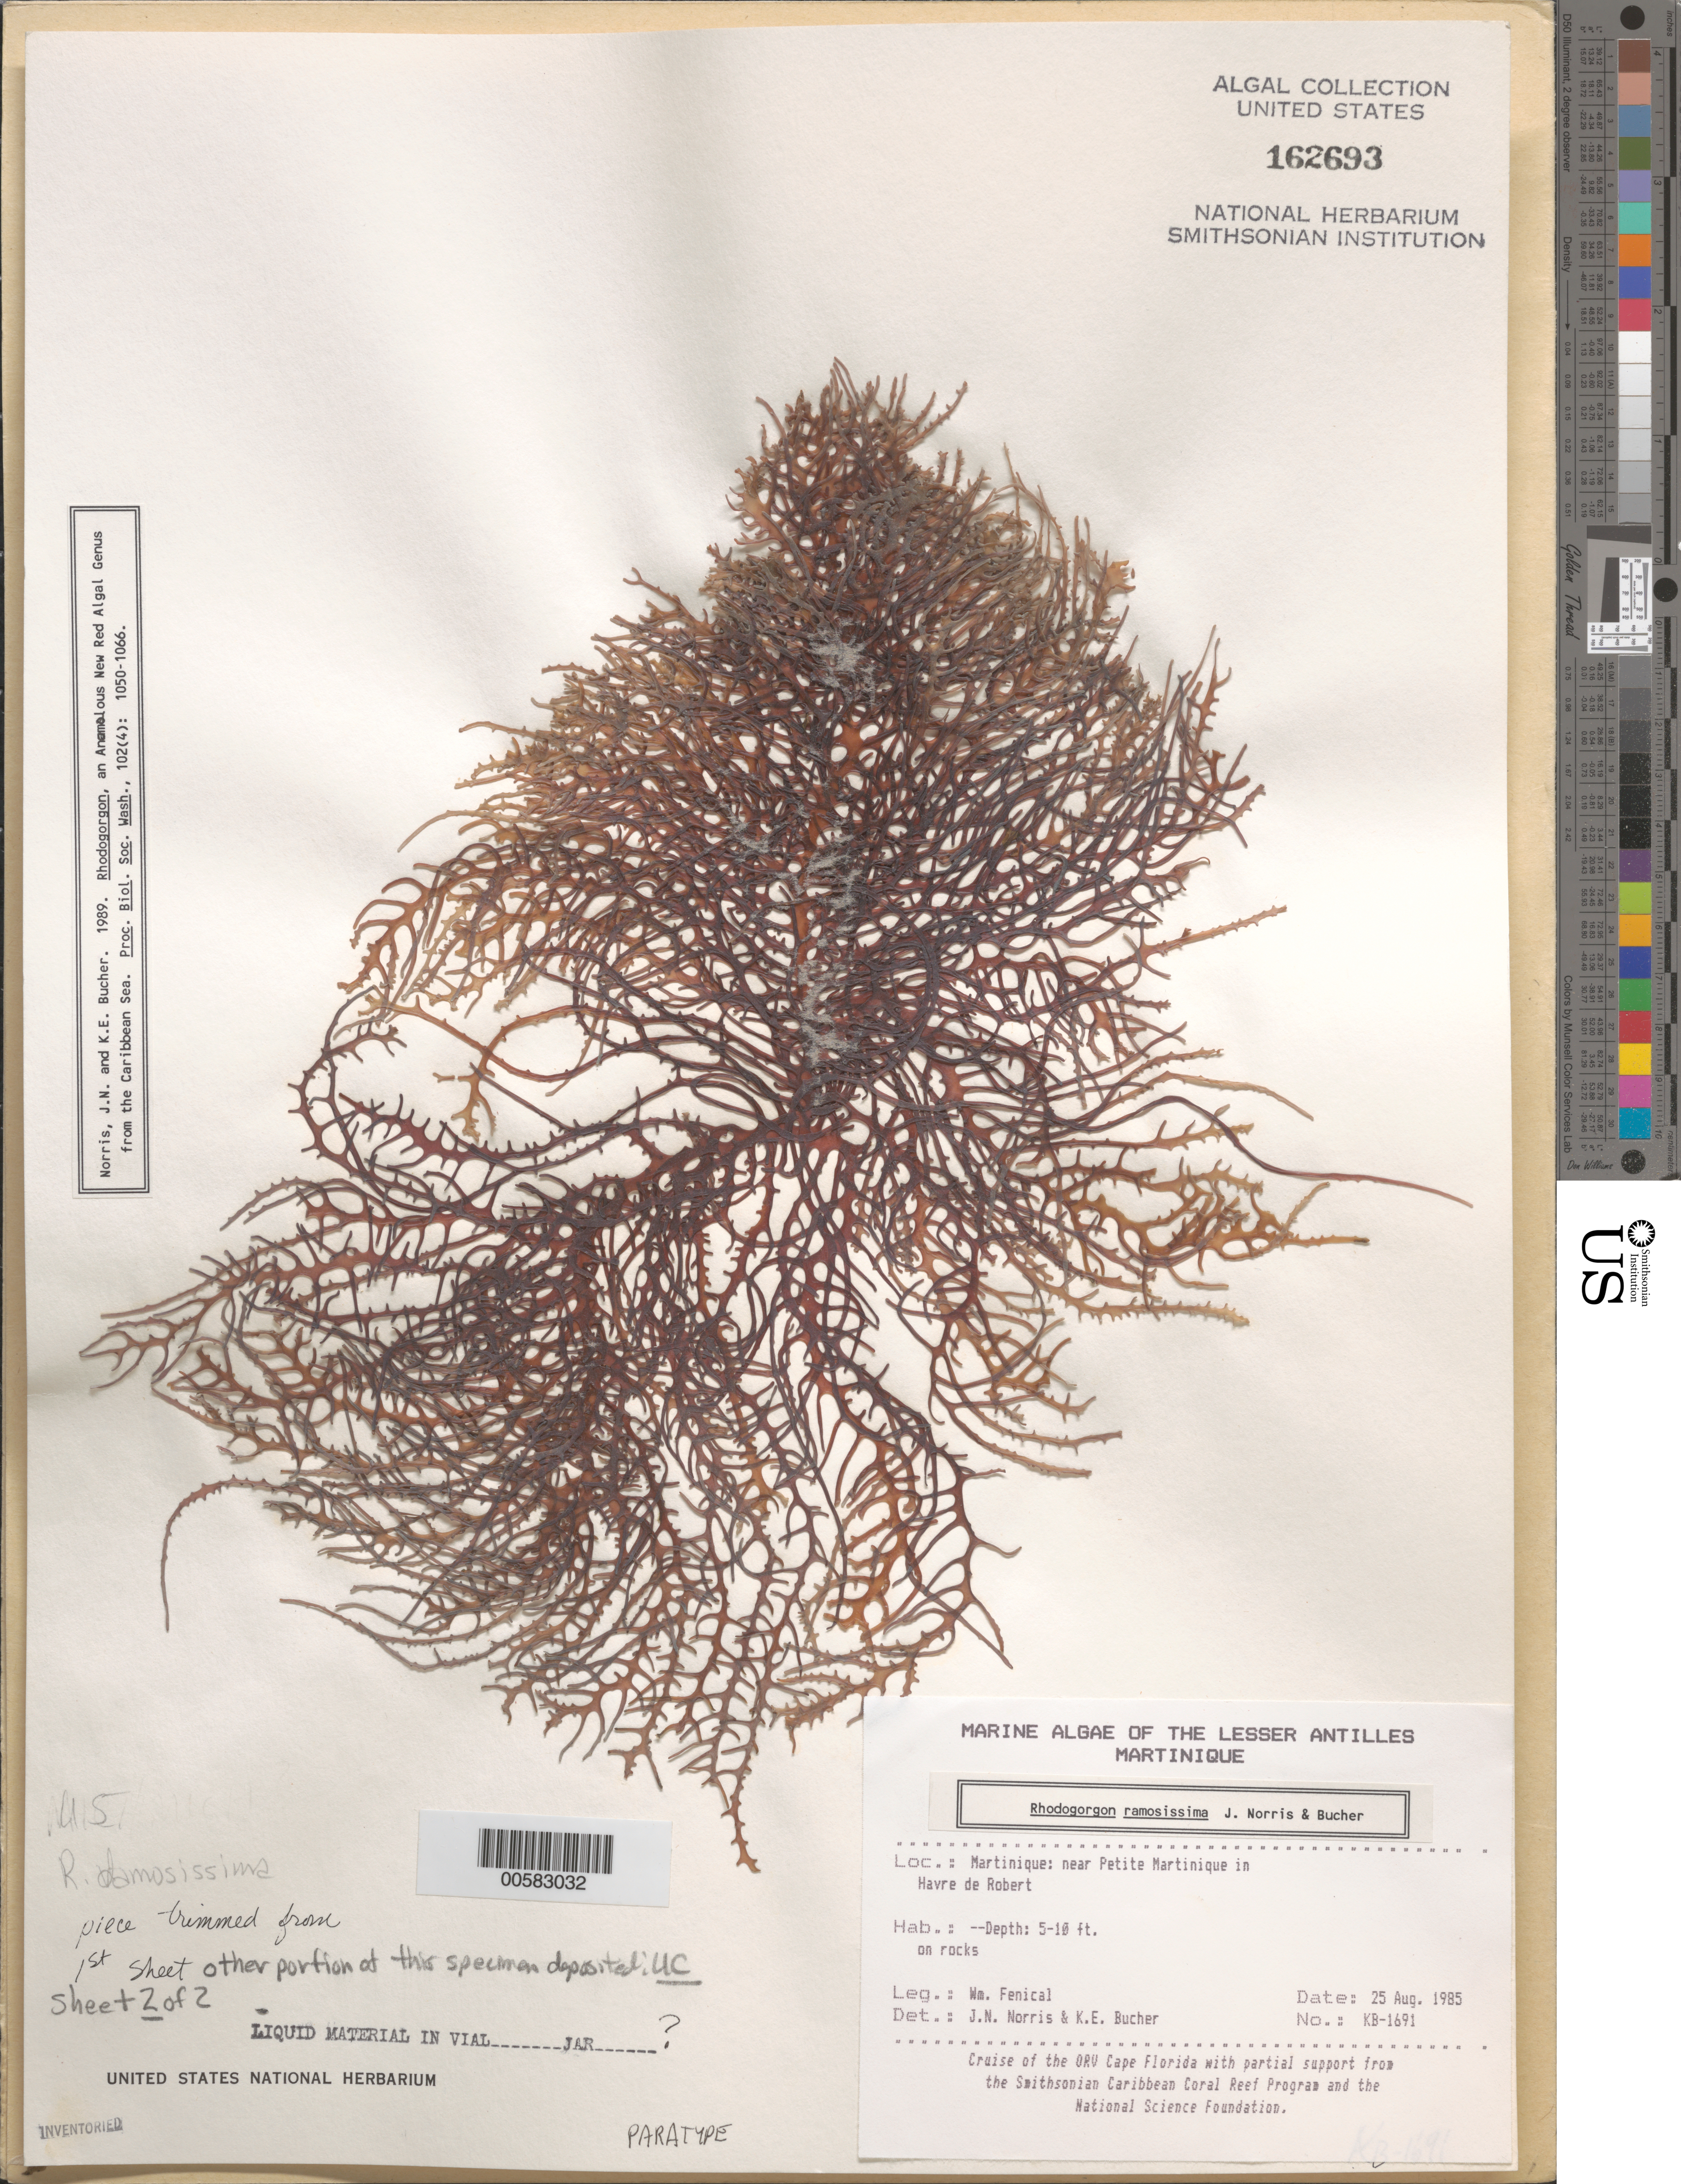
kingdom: Plantae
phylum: Rhodophyta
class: Florideophyceae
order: Rhodogorgonales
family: Rhodogorgonaceae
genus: Rhodogorgon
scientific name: Rhodogorgon ramosissima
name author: J.N. Norris & K.E. Bucher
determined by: Norris, J. N.; Bucher, K. E.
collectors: W. Fenical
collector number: Kb-1691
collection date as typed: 25 Aug 1985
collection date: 1985-08-25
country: Martinique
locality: Havre de Robert, near Petite Martinique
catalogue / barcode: US 162693